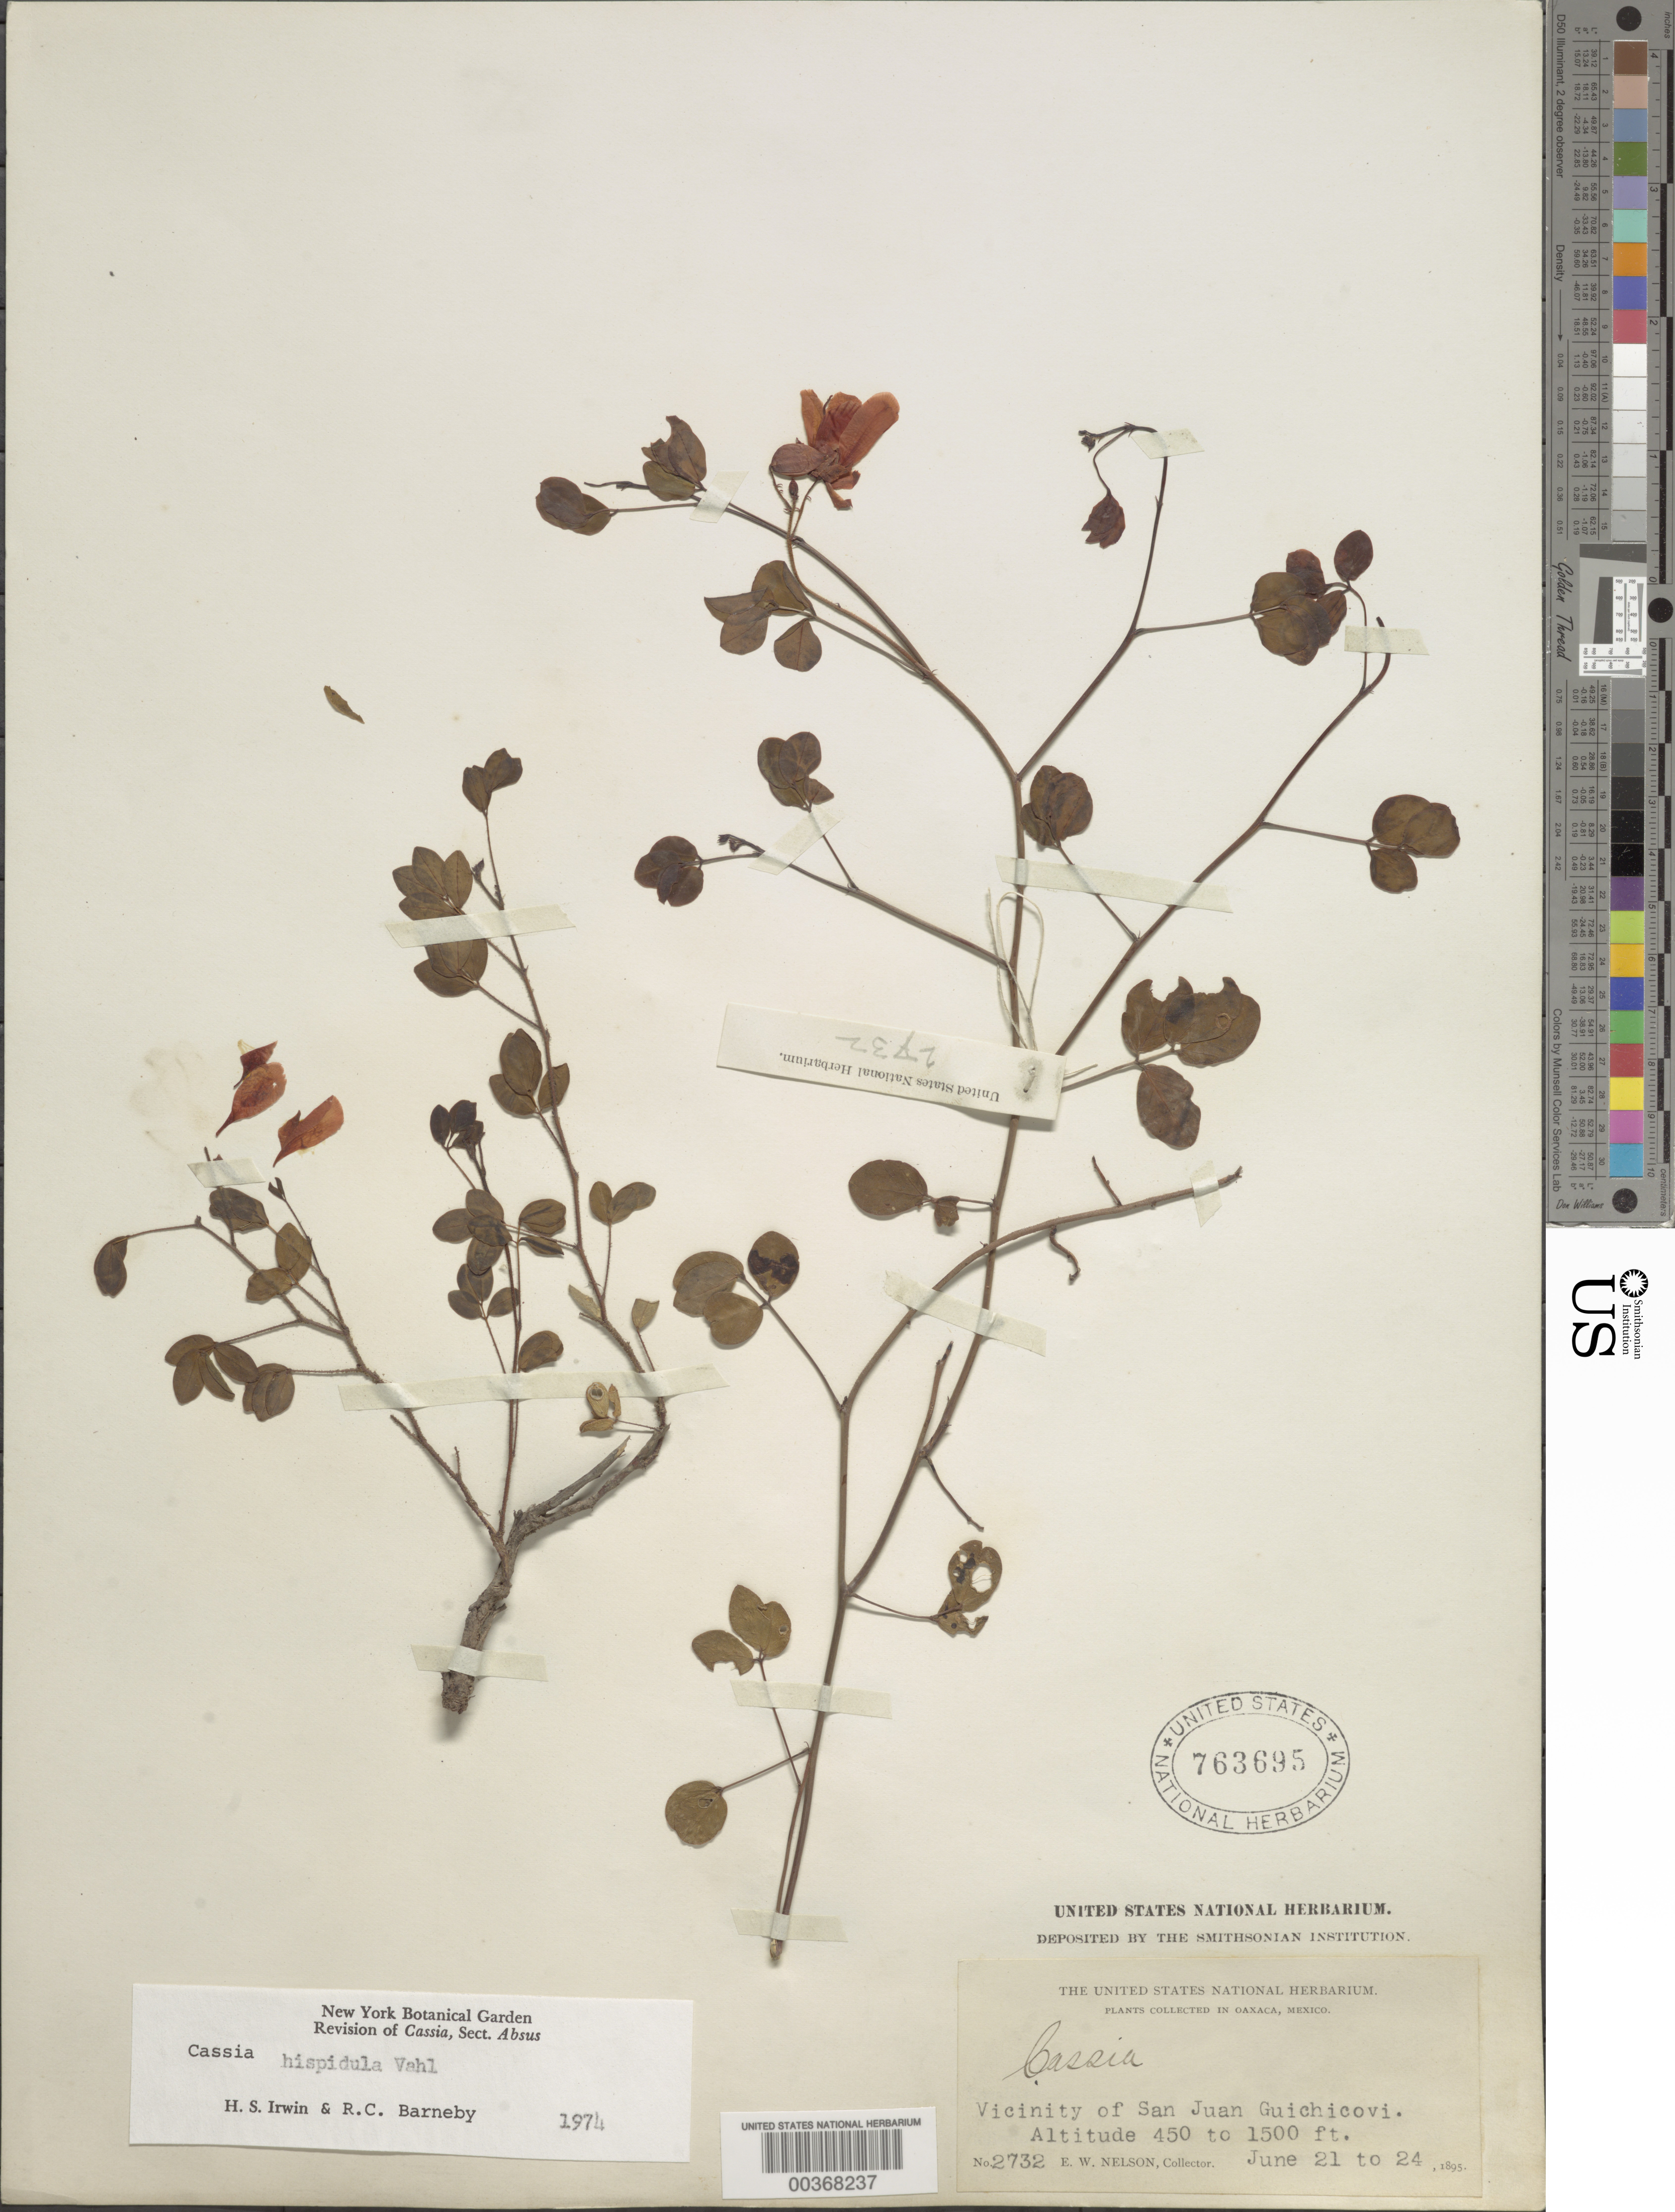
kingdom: Plantae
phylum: Tracheophyta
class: Magnoliopsida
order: Fabales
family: Fabaceae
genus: Chamaecrista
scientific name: Chamaecrista hispidula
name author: (Vahl) H.S. Irwin & Barneby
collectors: E. W. Nelson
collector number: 2732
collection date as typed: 21 Jun 1895 to 24 Jun 1895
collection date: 1895-06-21/1895-06-24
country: Mexico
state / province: Oaxaca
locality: Vicinity of san juan guichicovi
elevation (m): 137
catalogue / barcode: US 763695